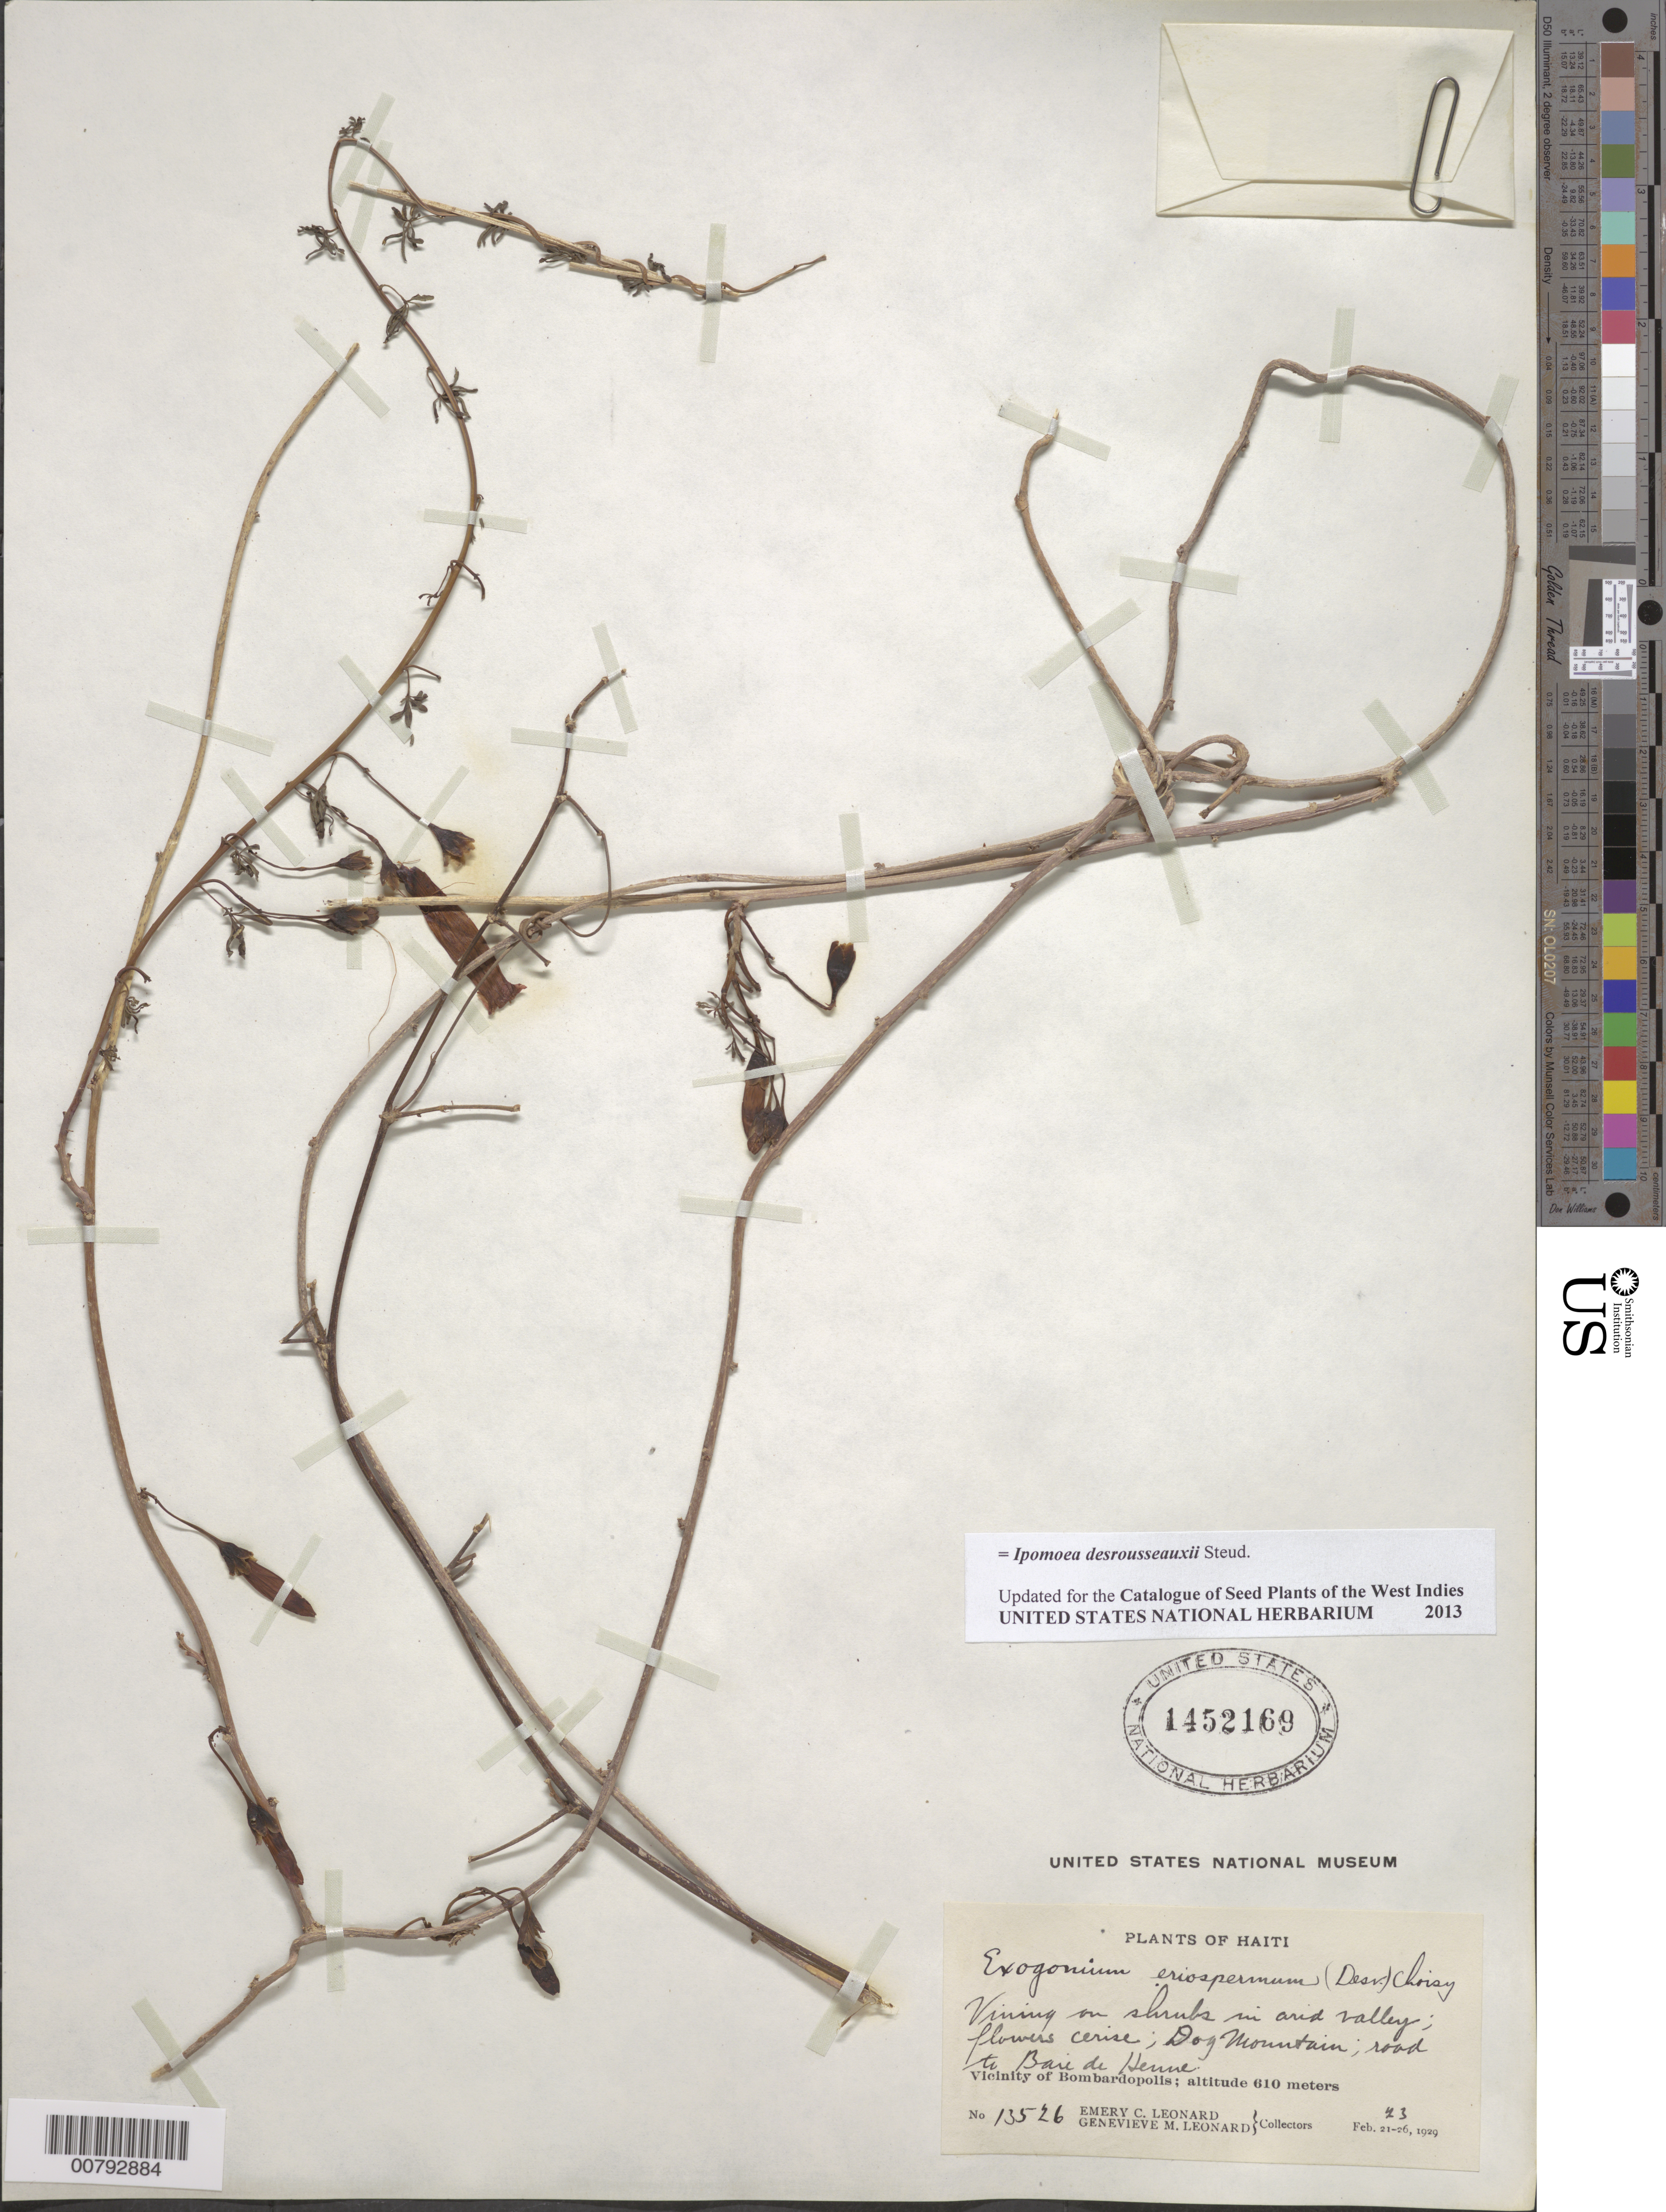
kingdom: Plantae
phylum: Tracheophyta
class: Magnoliopsida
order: Solanales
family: Convolvulaceae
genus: Ipomoea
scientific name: Ipomoea desrousseauxii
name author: Steud.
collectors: E. C. Leonard & G. M. Leonard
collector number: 13526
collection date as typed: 23 Feb 1929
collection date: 1929-02-23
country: Haiti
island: Hispaniola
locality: Vicinity of Bombardopolis, Dog Mountain; road to Baie de Henne.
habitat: In arid valley.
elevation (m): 610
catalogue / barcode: US 1452169